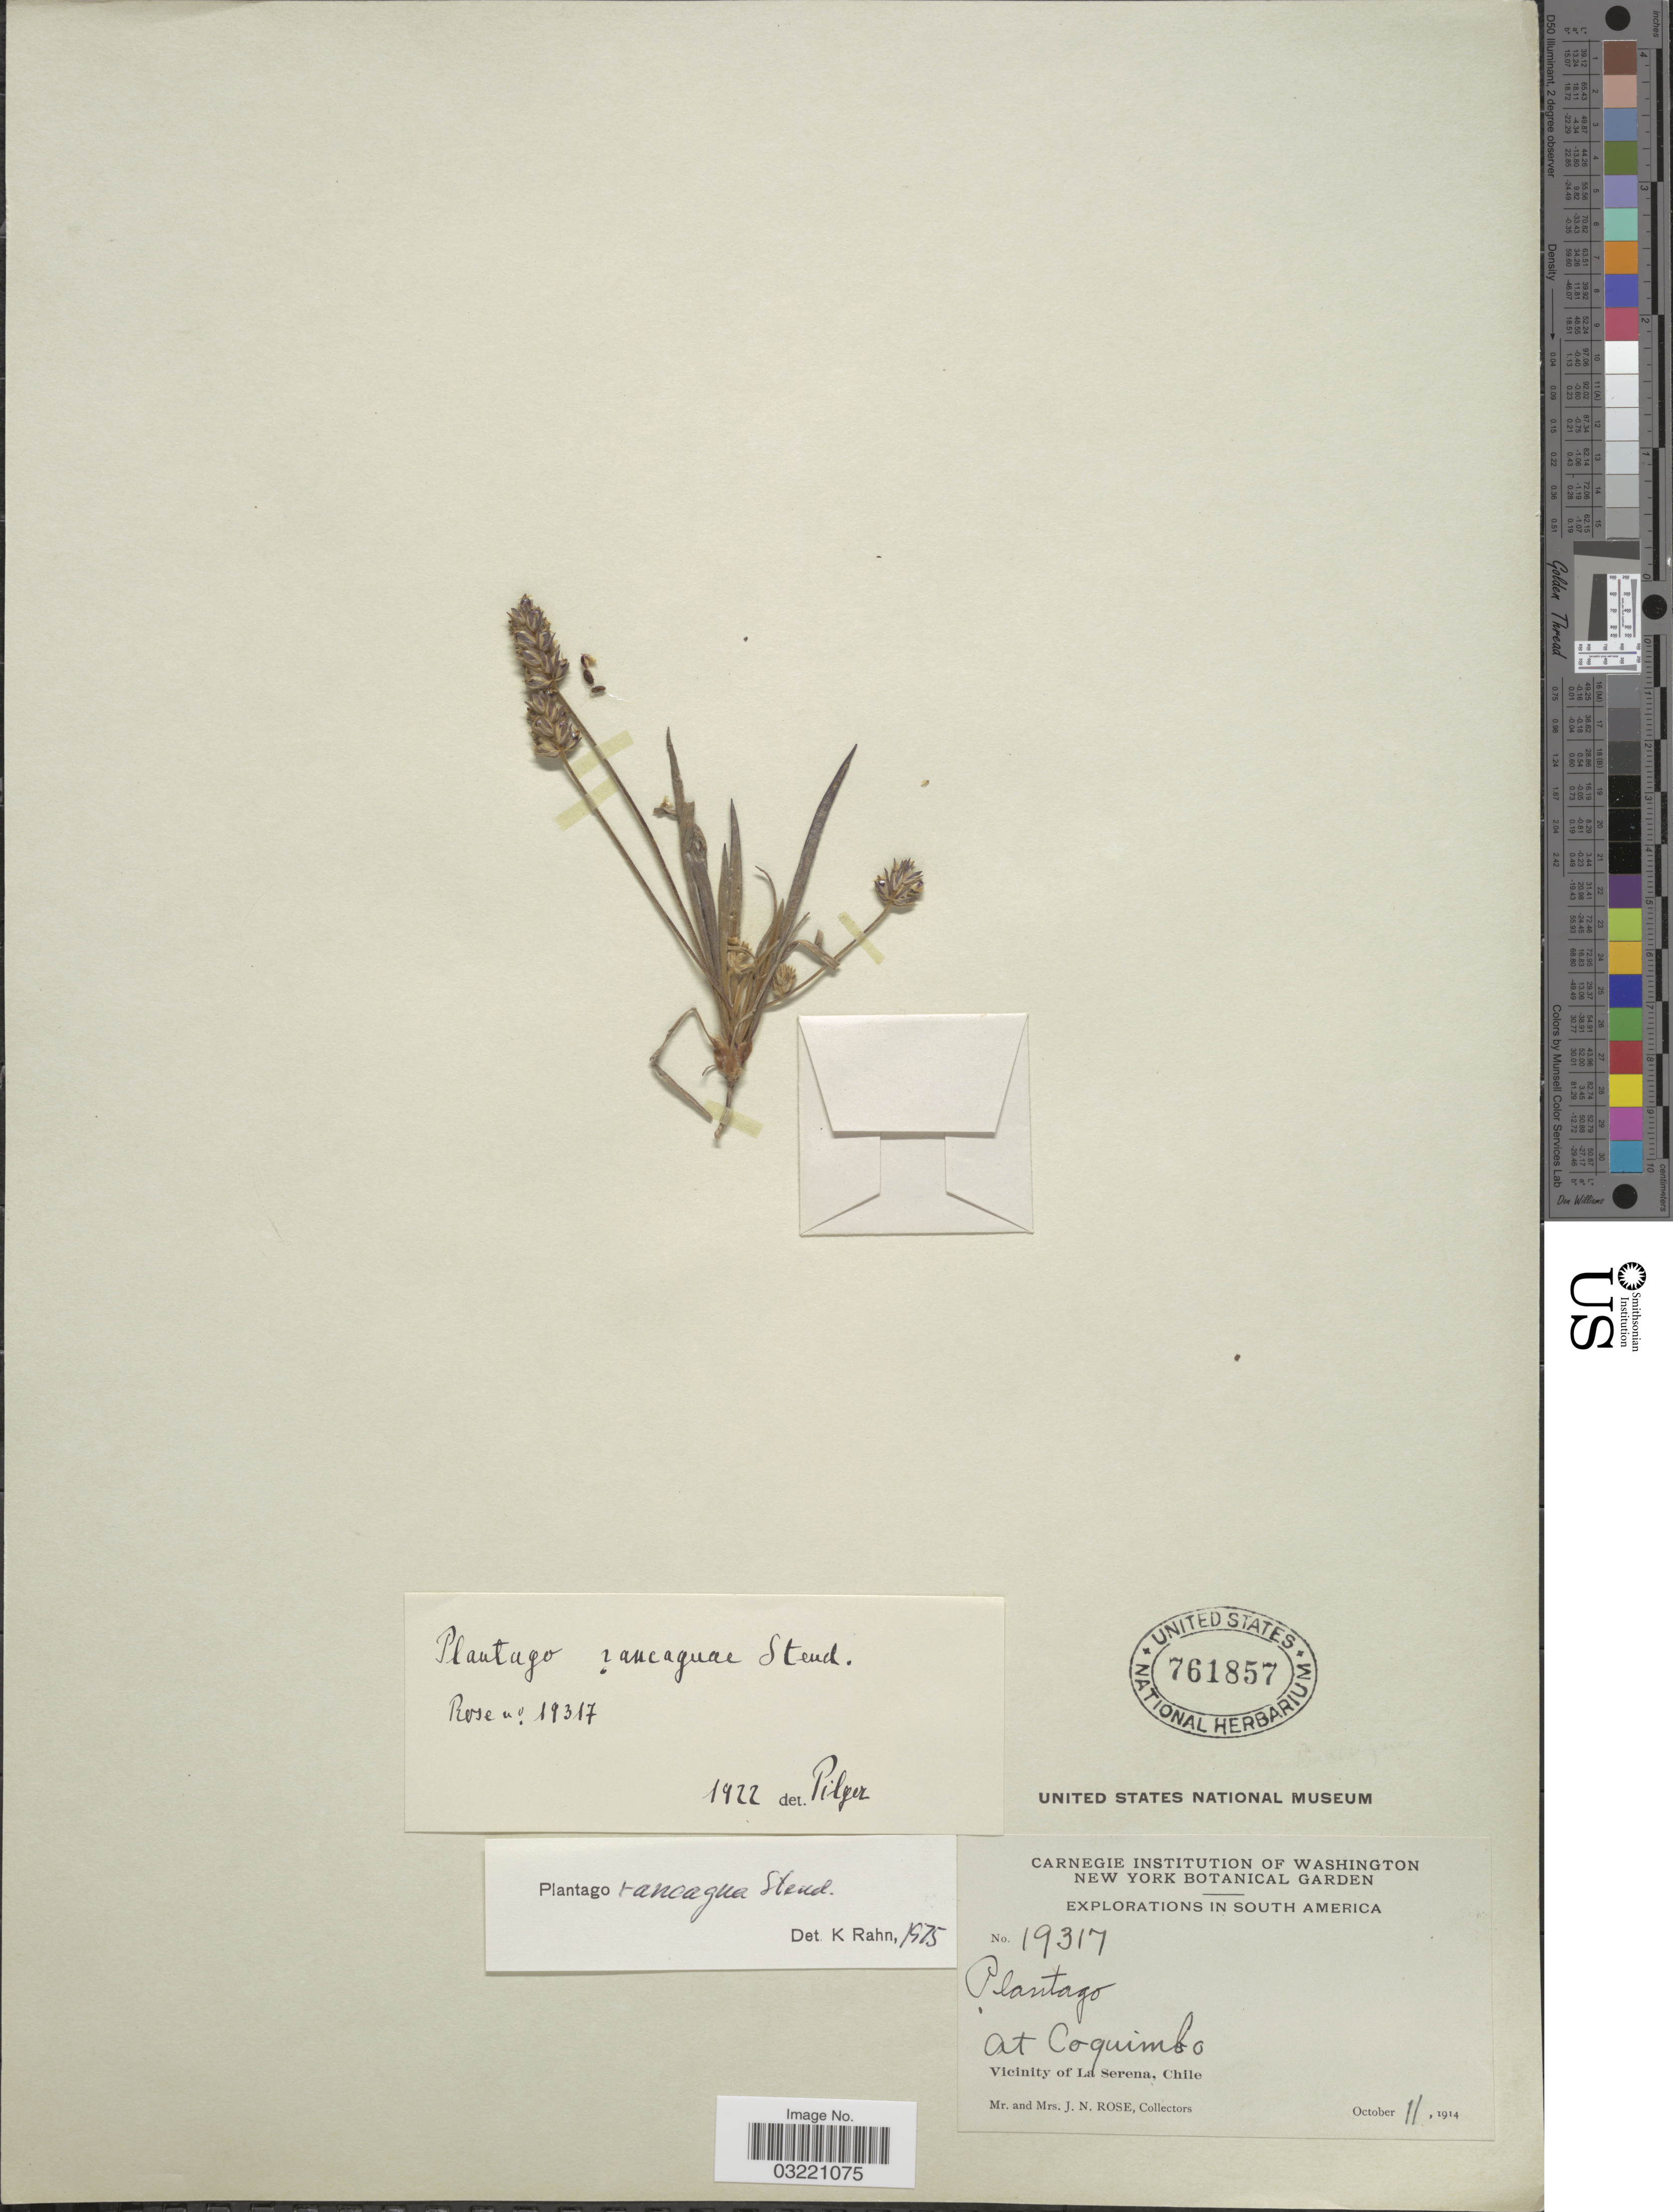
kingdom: Plantae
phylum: Tracheophyta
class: Magnoliopsida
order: Lamiales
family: Plantaginaceae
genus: Plantago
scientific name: Plantago rancaguae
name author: Steud.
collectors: J. N. Rose & L. B. Rose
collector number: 19317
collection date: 1914-10-11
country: Chile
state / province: Coquimbo (IV)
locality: At Coquimbo, Vicinity of La Serena.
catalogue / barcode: US 761857